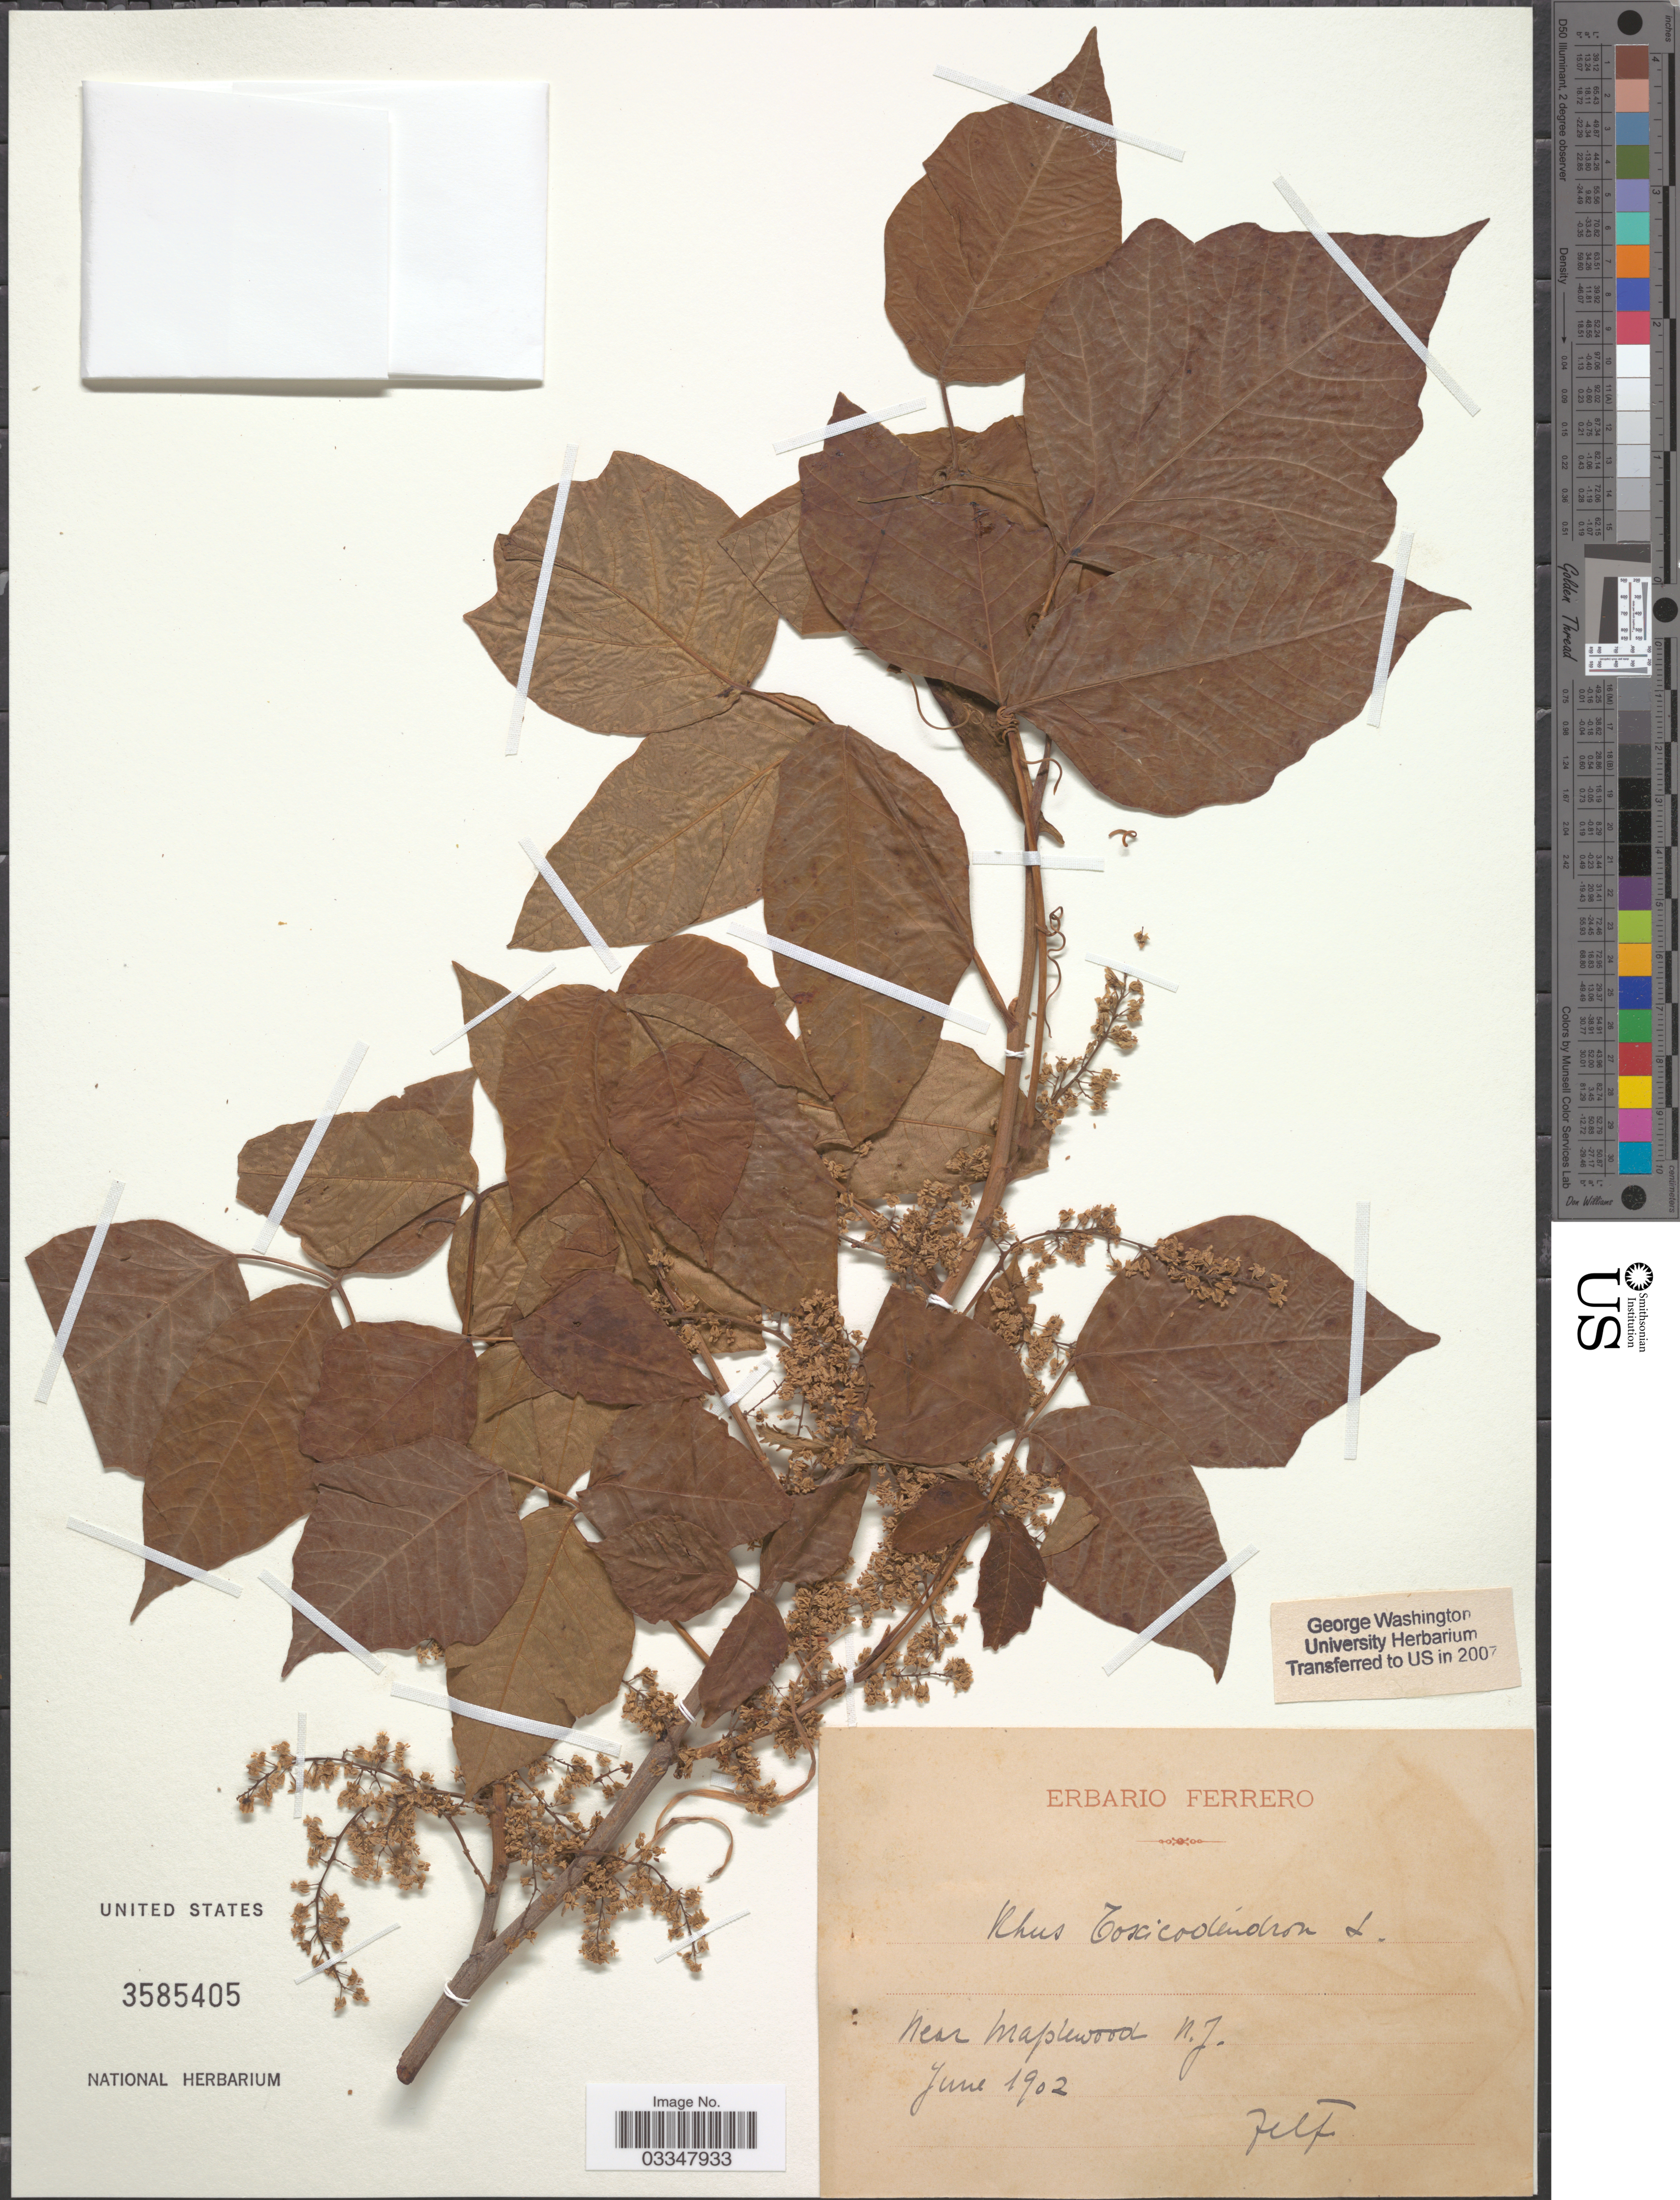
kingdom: Plantae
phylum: Tracheophyta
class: Magnoliopsida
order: Sapindales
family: Anacardiaceae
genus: Toxicodendron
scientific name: Toxicodendron radicans subsp. radicans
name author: (L.) Kuntze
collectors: F. Ferrero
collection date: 1902-06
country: United States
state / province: New Jersey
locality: Near Maplewood.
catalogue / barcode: US 3585405